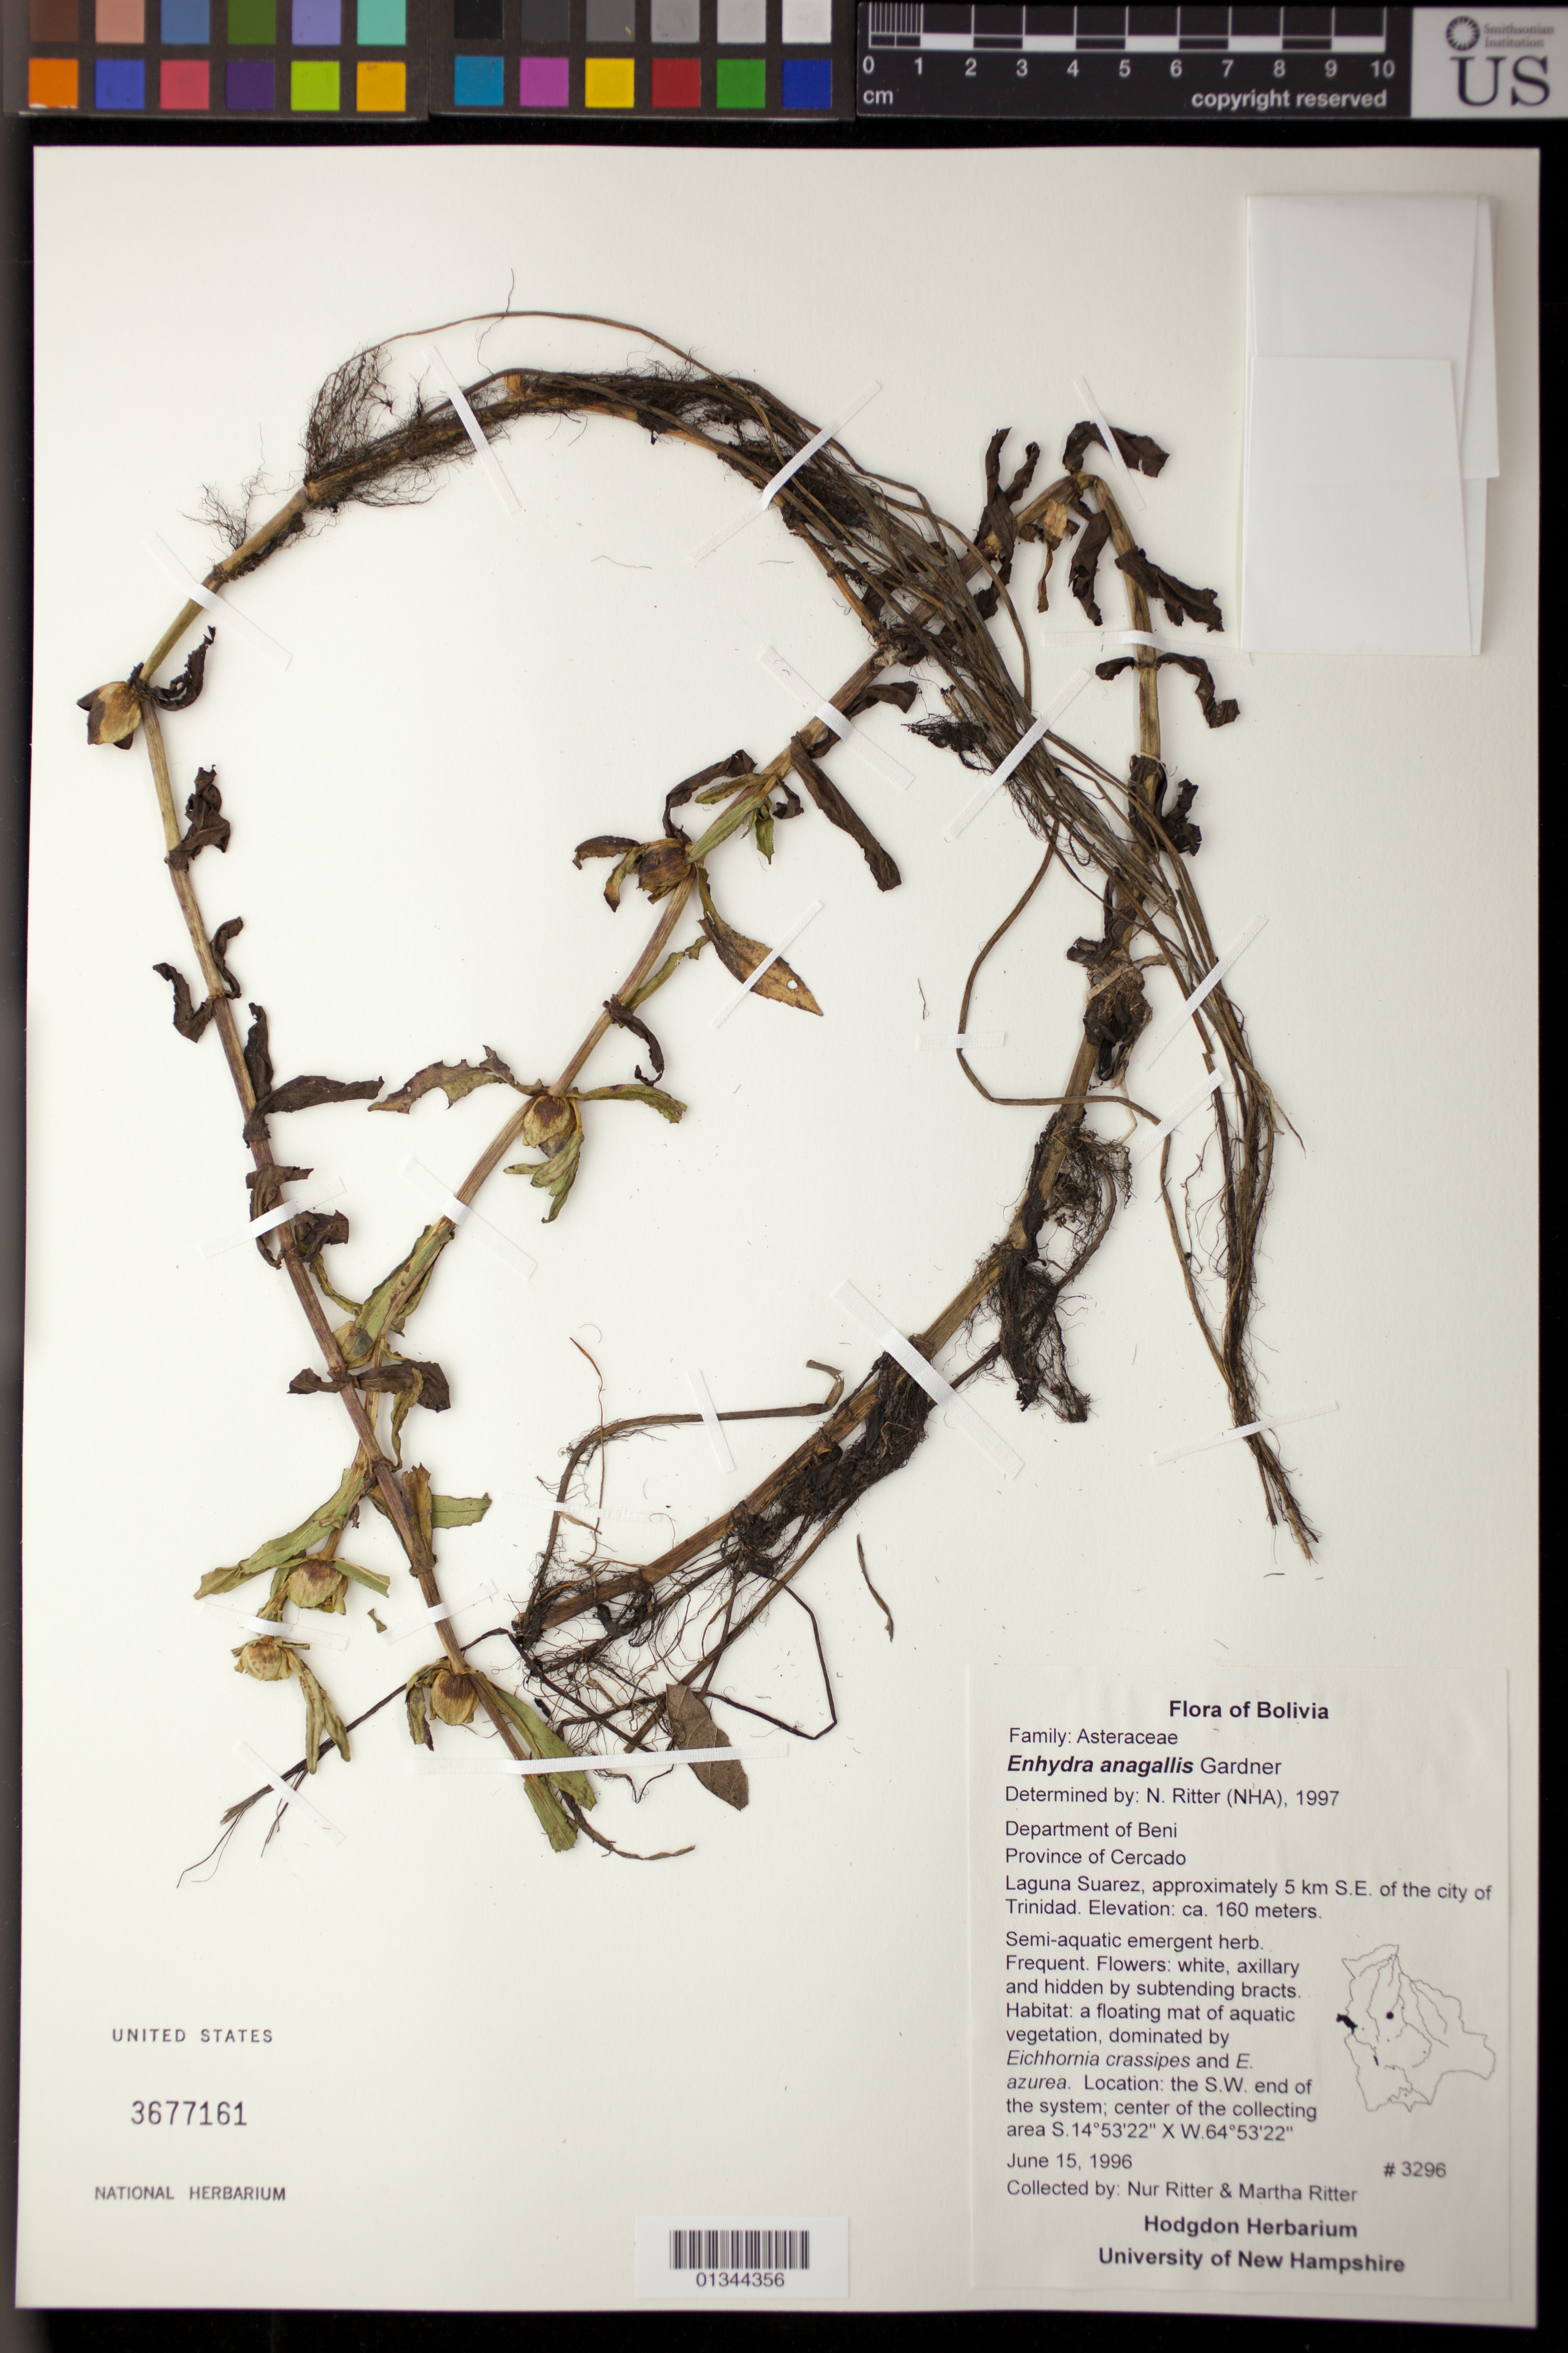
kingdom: Plantae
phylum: Tracheophyta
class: Magnoliopsida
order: Asterales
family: Asteraceae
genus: Enydra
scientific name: Enydra anagallis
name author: Gardner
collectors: N. Ritter & M. Ritter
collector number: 3296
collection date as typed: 15 Jun 1996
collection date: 1996-06-15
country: Bolivia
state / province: Beni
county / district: Cercado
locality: Laguna Suarez, approximately 5 km SE of the city of Trinidad.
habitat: a floating mat of aquatic vegetation.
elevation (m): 160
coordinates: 14 53 22 S, 64 53 22 W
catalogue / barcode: US 3677161